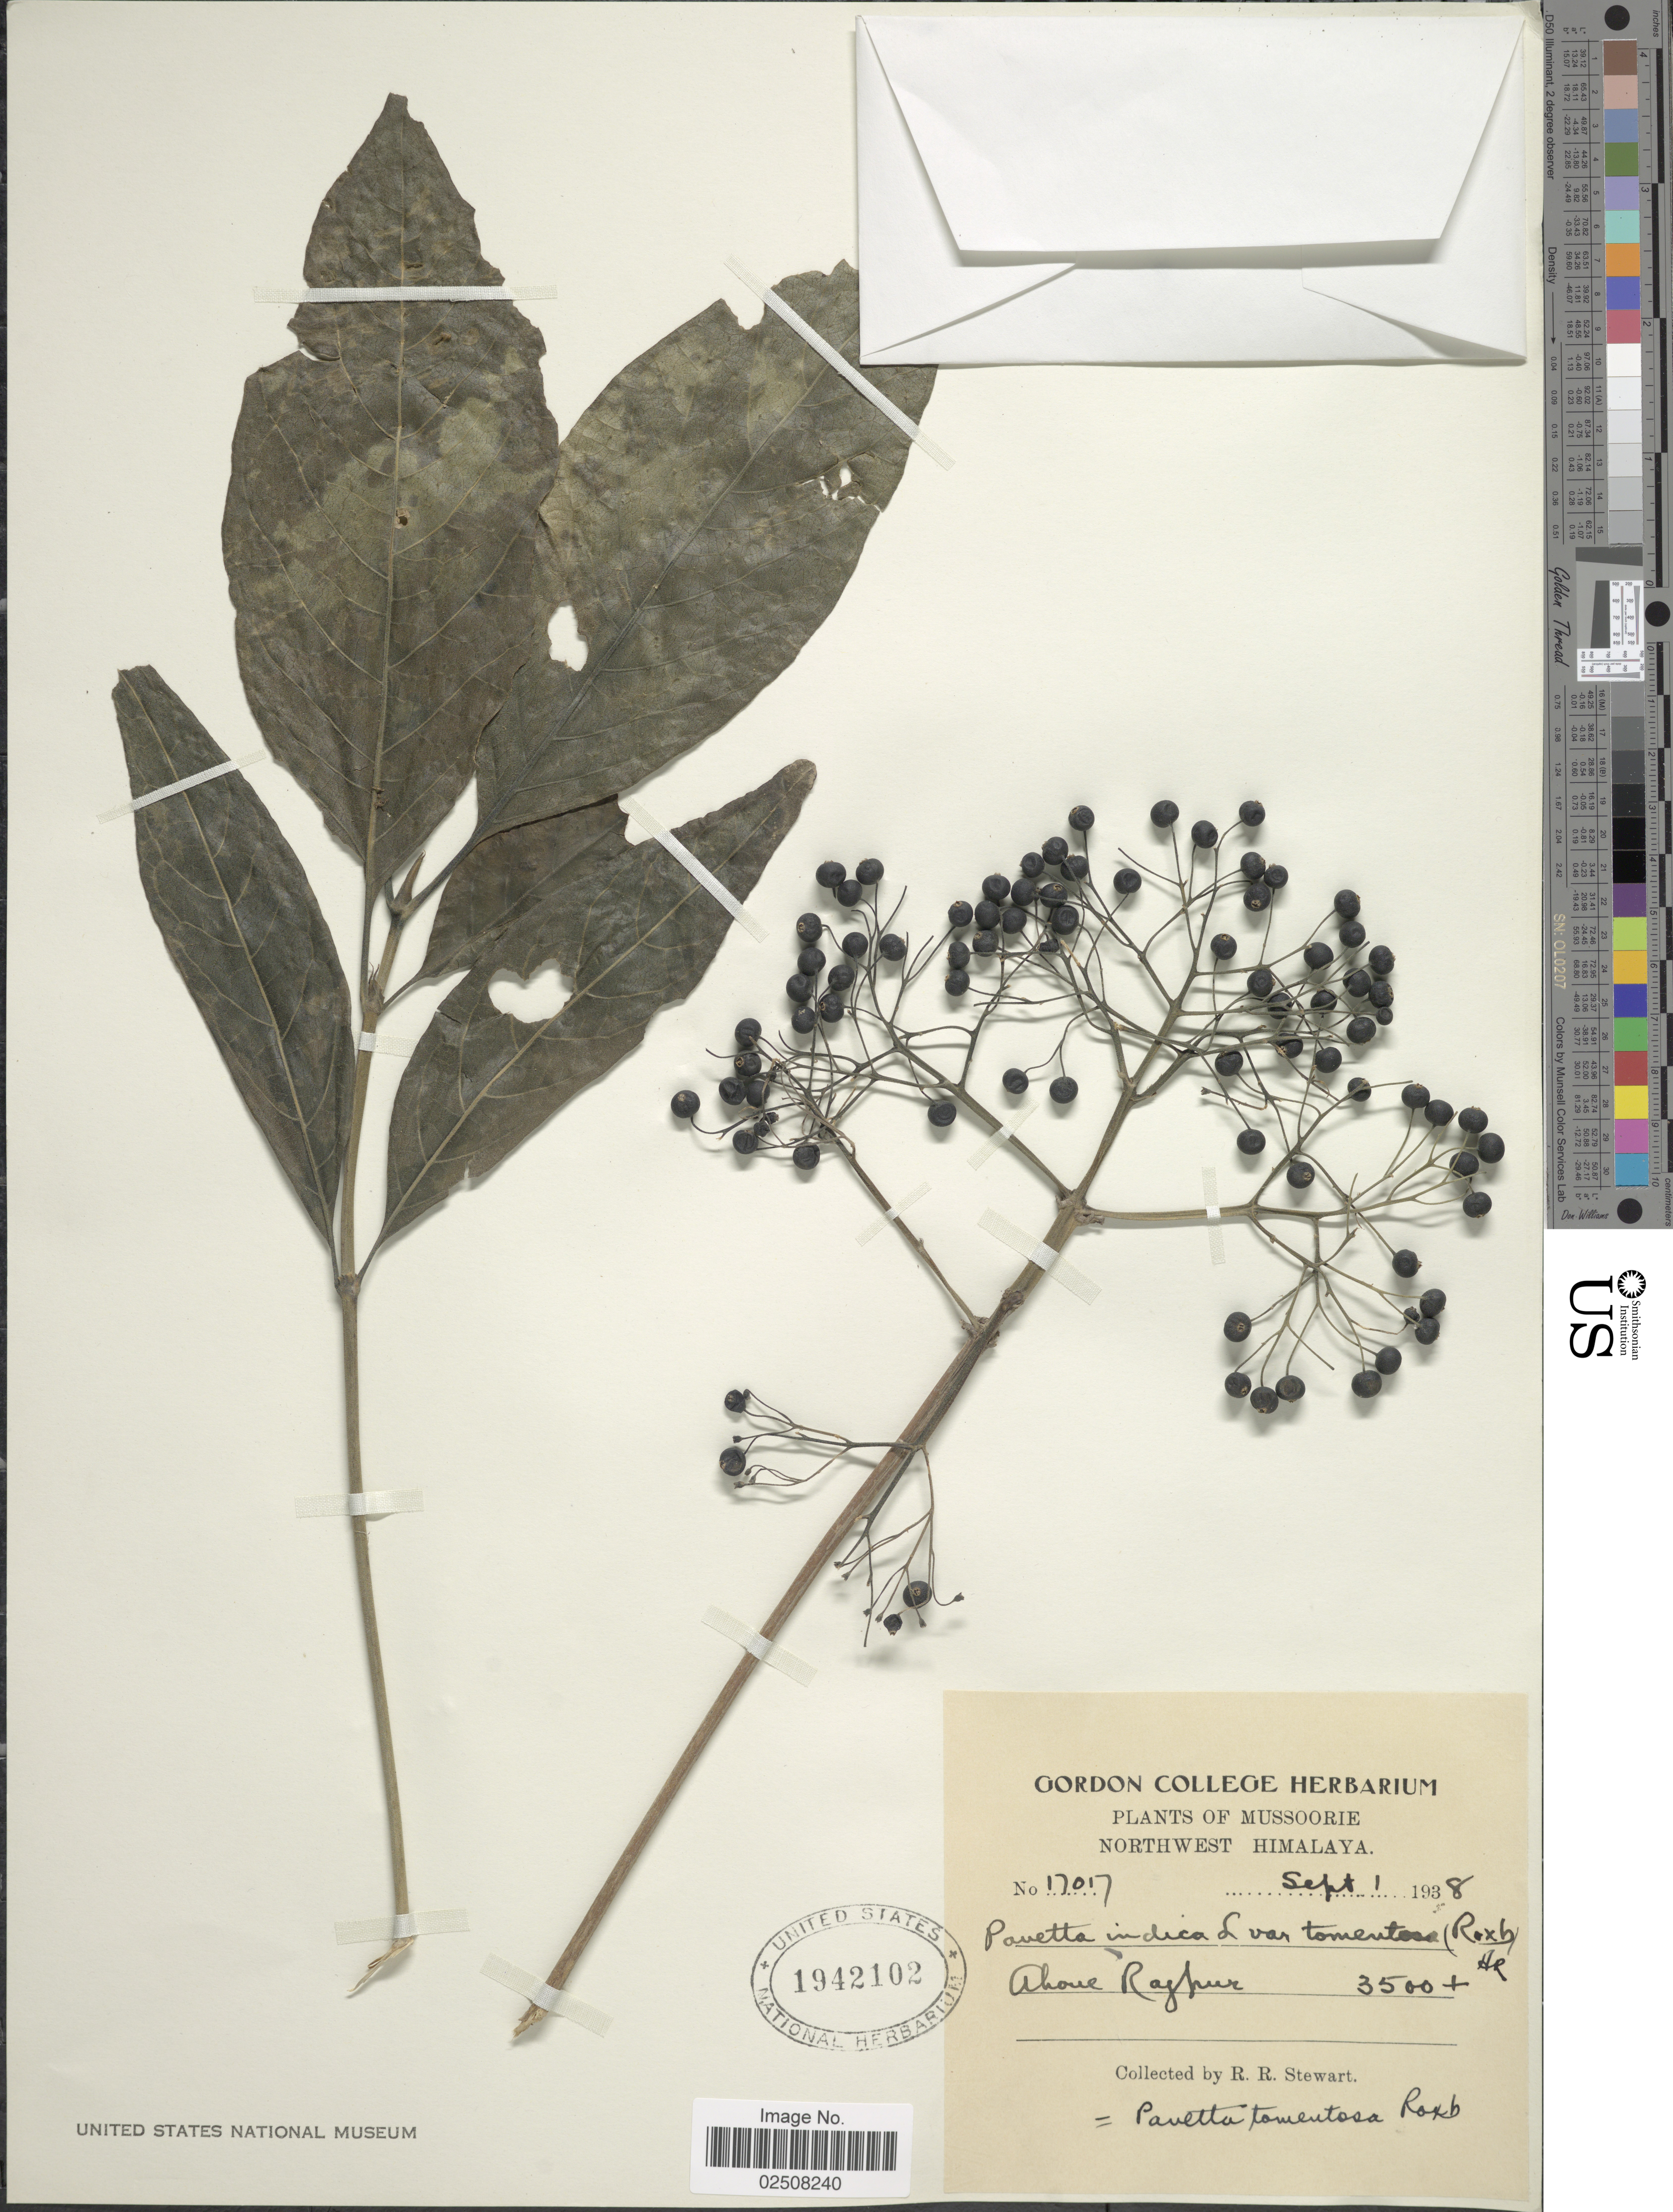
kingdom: Plantae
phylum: Tracheophyta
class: Magnoliopsida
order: Gentianales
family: Rubiaceae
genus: Pavetta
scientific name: Pavetta tomentosa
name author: Roxb. ex Sm.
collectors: R. R. Stewart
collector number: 17017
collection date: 1938-09-01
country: India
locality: Mussoorie, Northwest Himalaya, Above Rajpur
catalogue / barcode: US 1942102